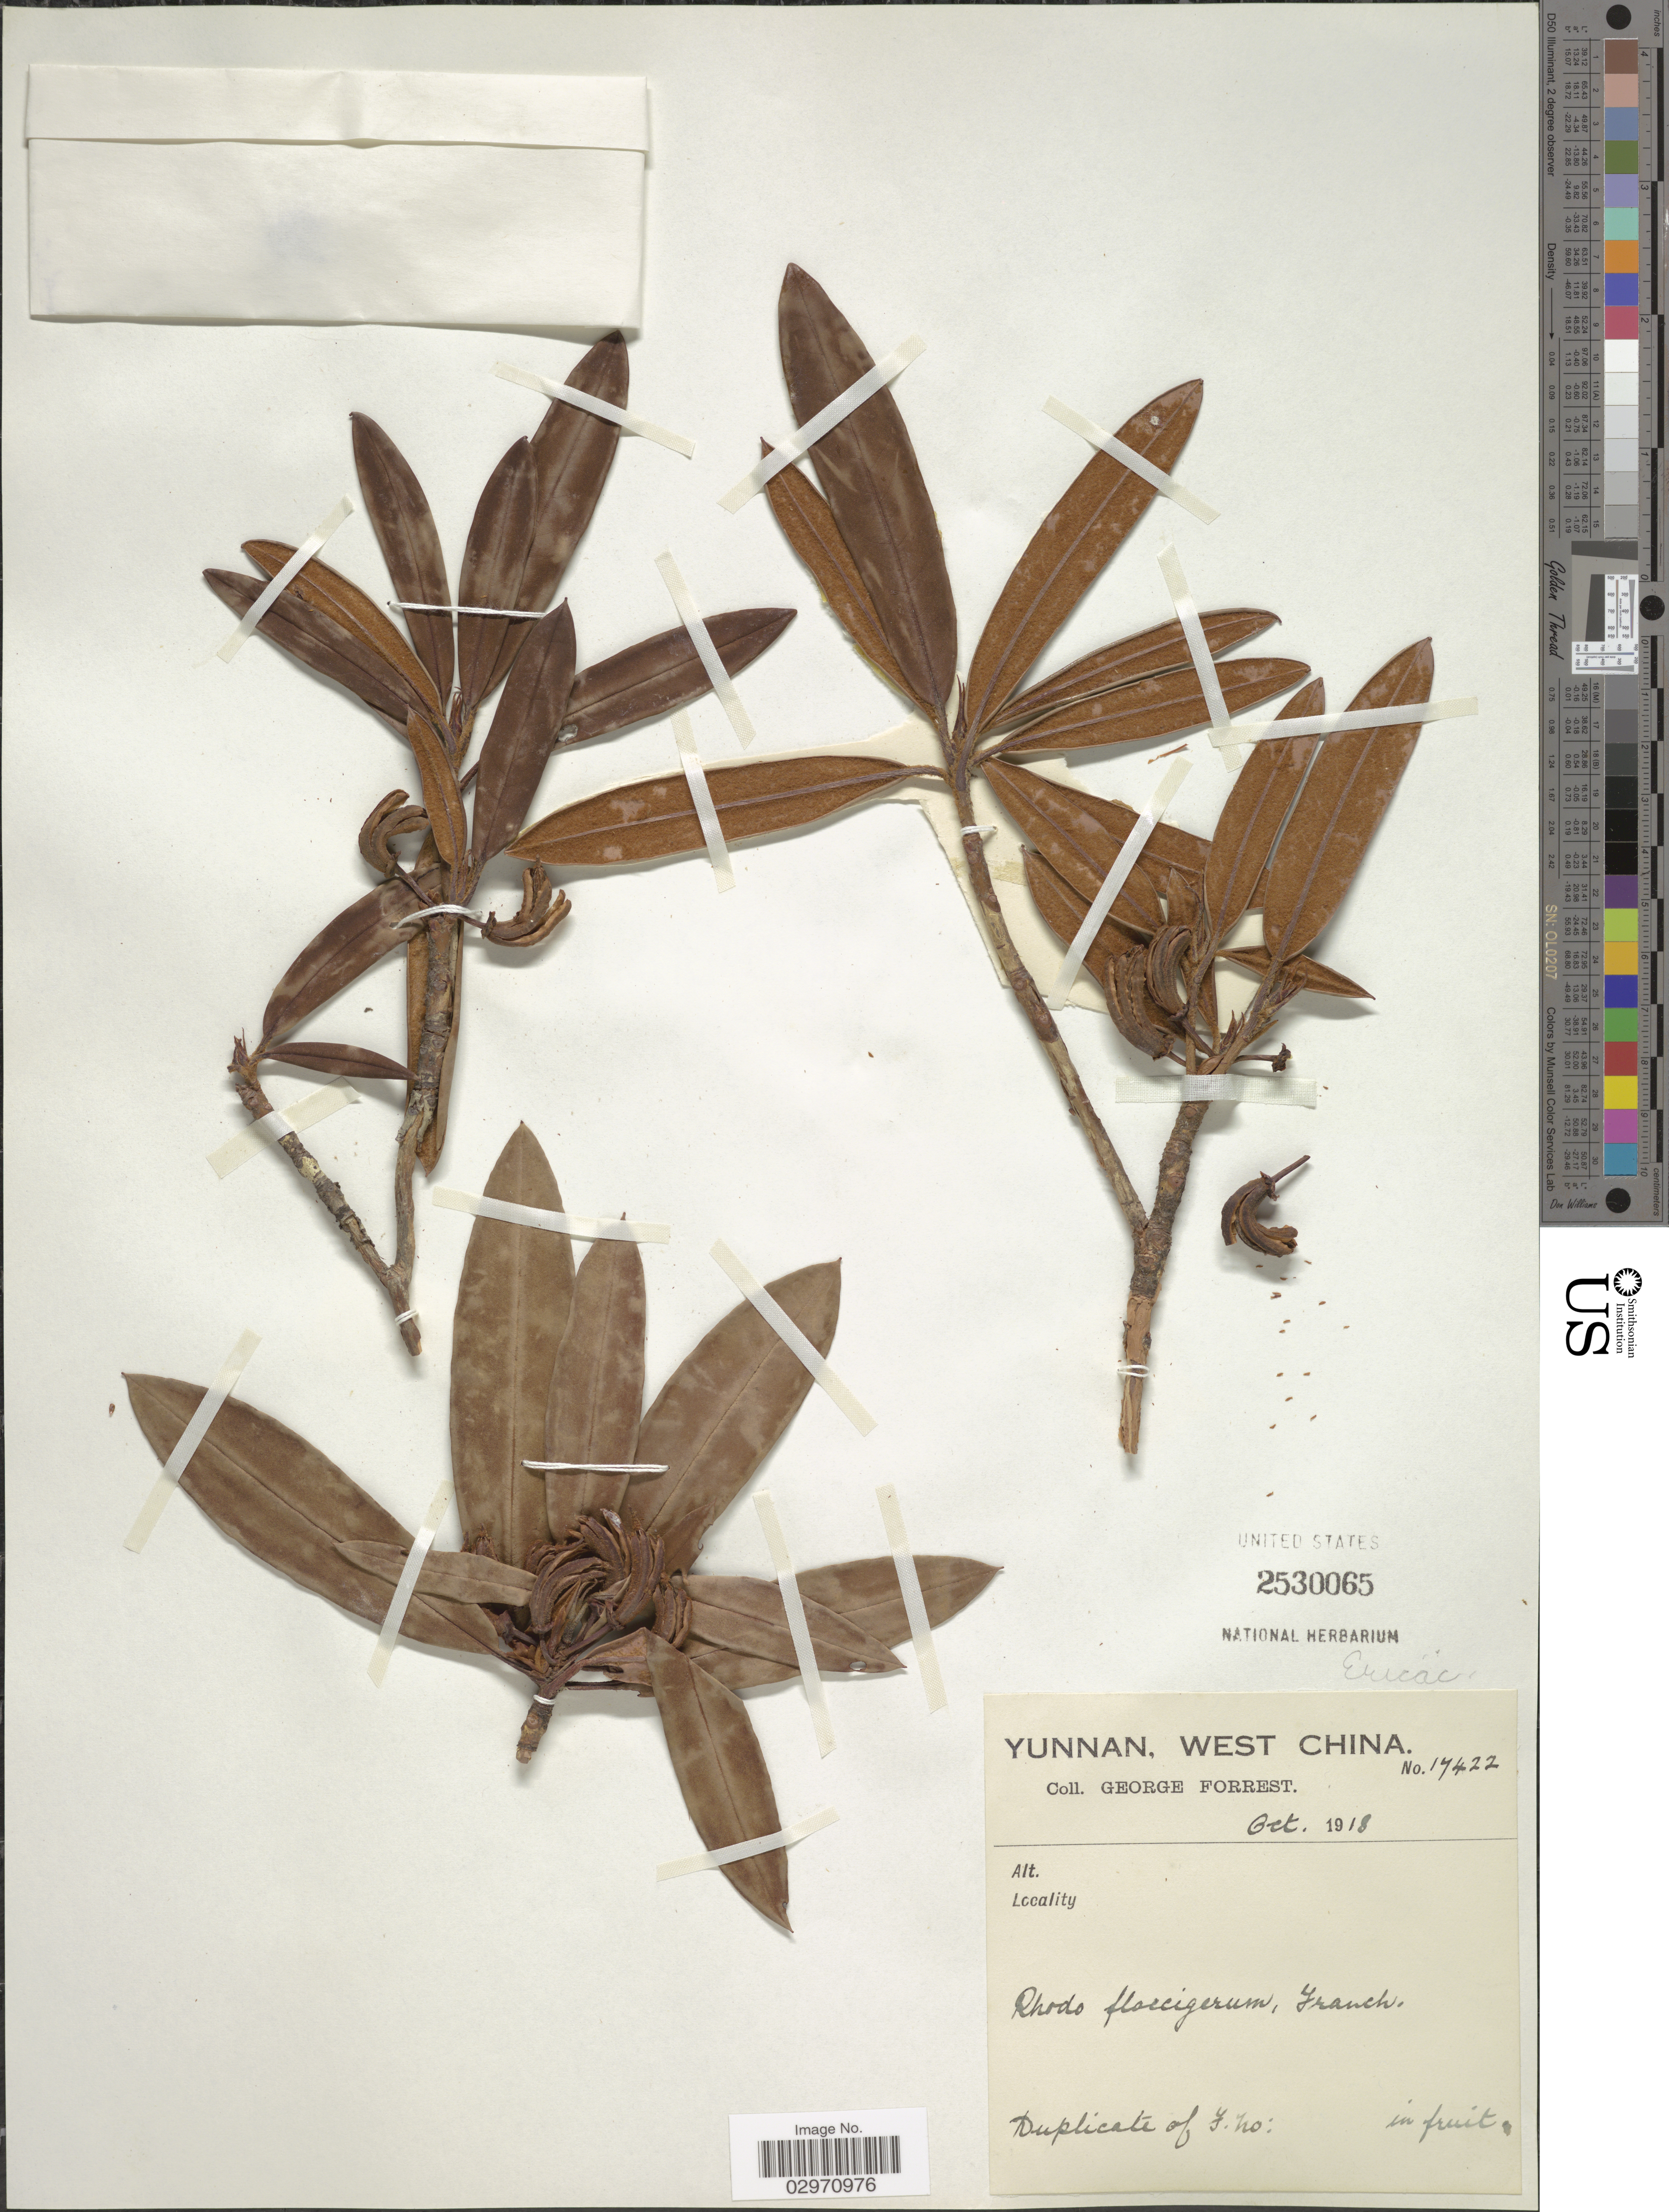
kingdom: Plantae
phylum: Tracheophyta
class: Magnoliopsida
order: Ericales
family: Ericaceae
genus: Rhododendron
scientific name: Rhododendron floccigerum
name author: Franch.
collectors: G. Forrest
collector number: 17422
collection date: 1918-10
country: China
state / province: Yunnan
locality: West China.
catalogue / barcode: US 2530065